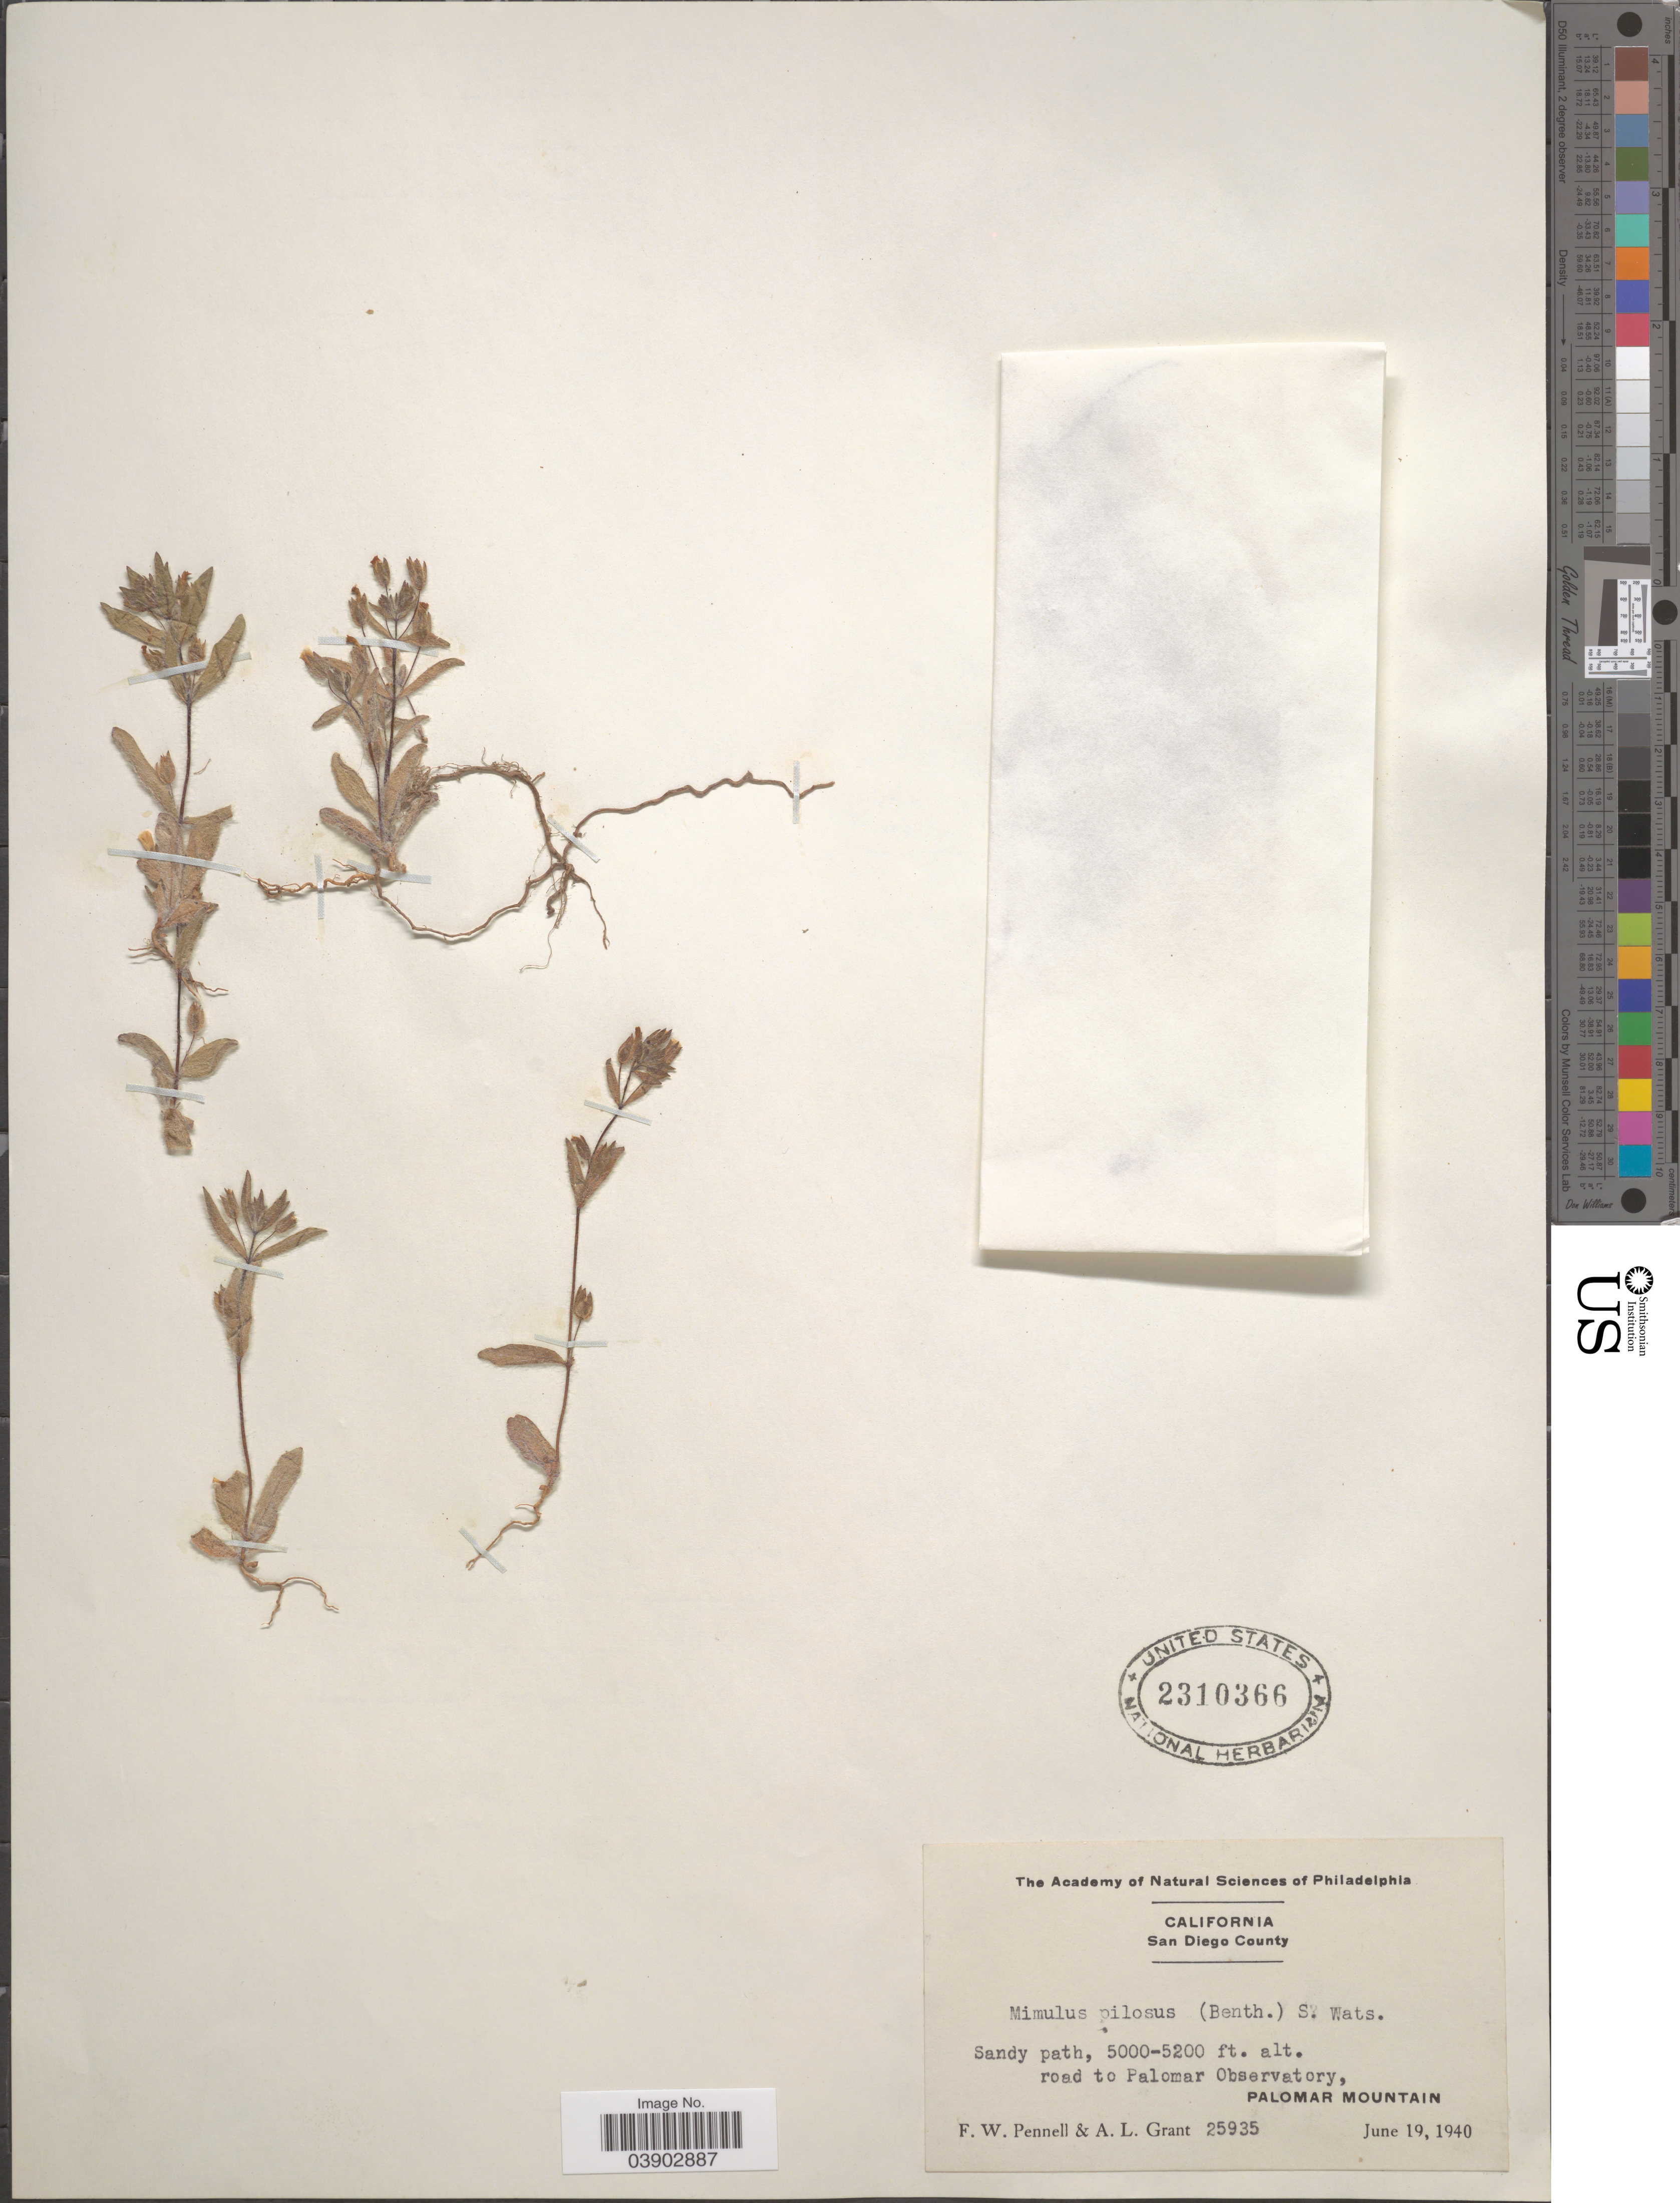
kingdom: Plantae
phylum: Tracheophyta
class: Magnoliopsida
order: Lamiales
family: Phrymaceae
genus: Mimetanthe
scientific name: Mimetanthe pilosa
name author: (Benth.) Greene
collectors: F. W. Pennell & A. L. Grant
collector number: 25935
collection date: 1940-06-19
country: United States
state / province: California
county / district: San Diego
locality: San Diego County. Road to Palomar Observatory, Palomar Mountain.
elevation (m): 1524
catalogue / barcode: US 2310366